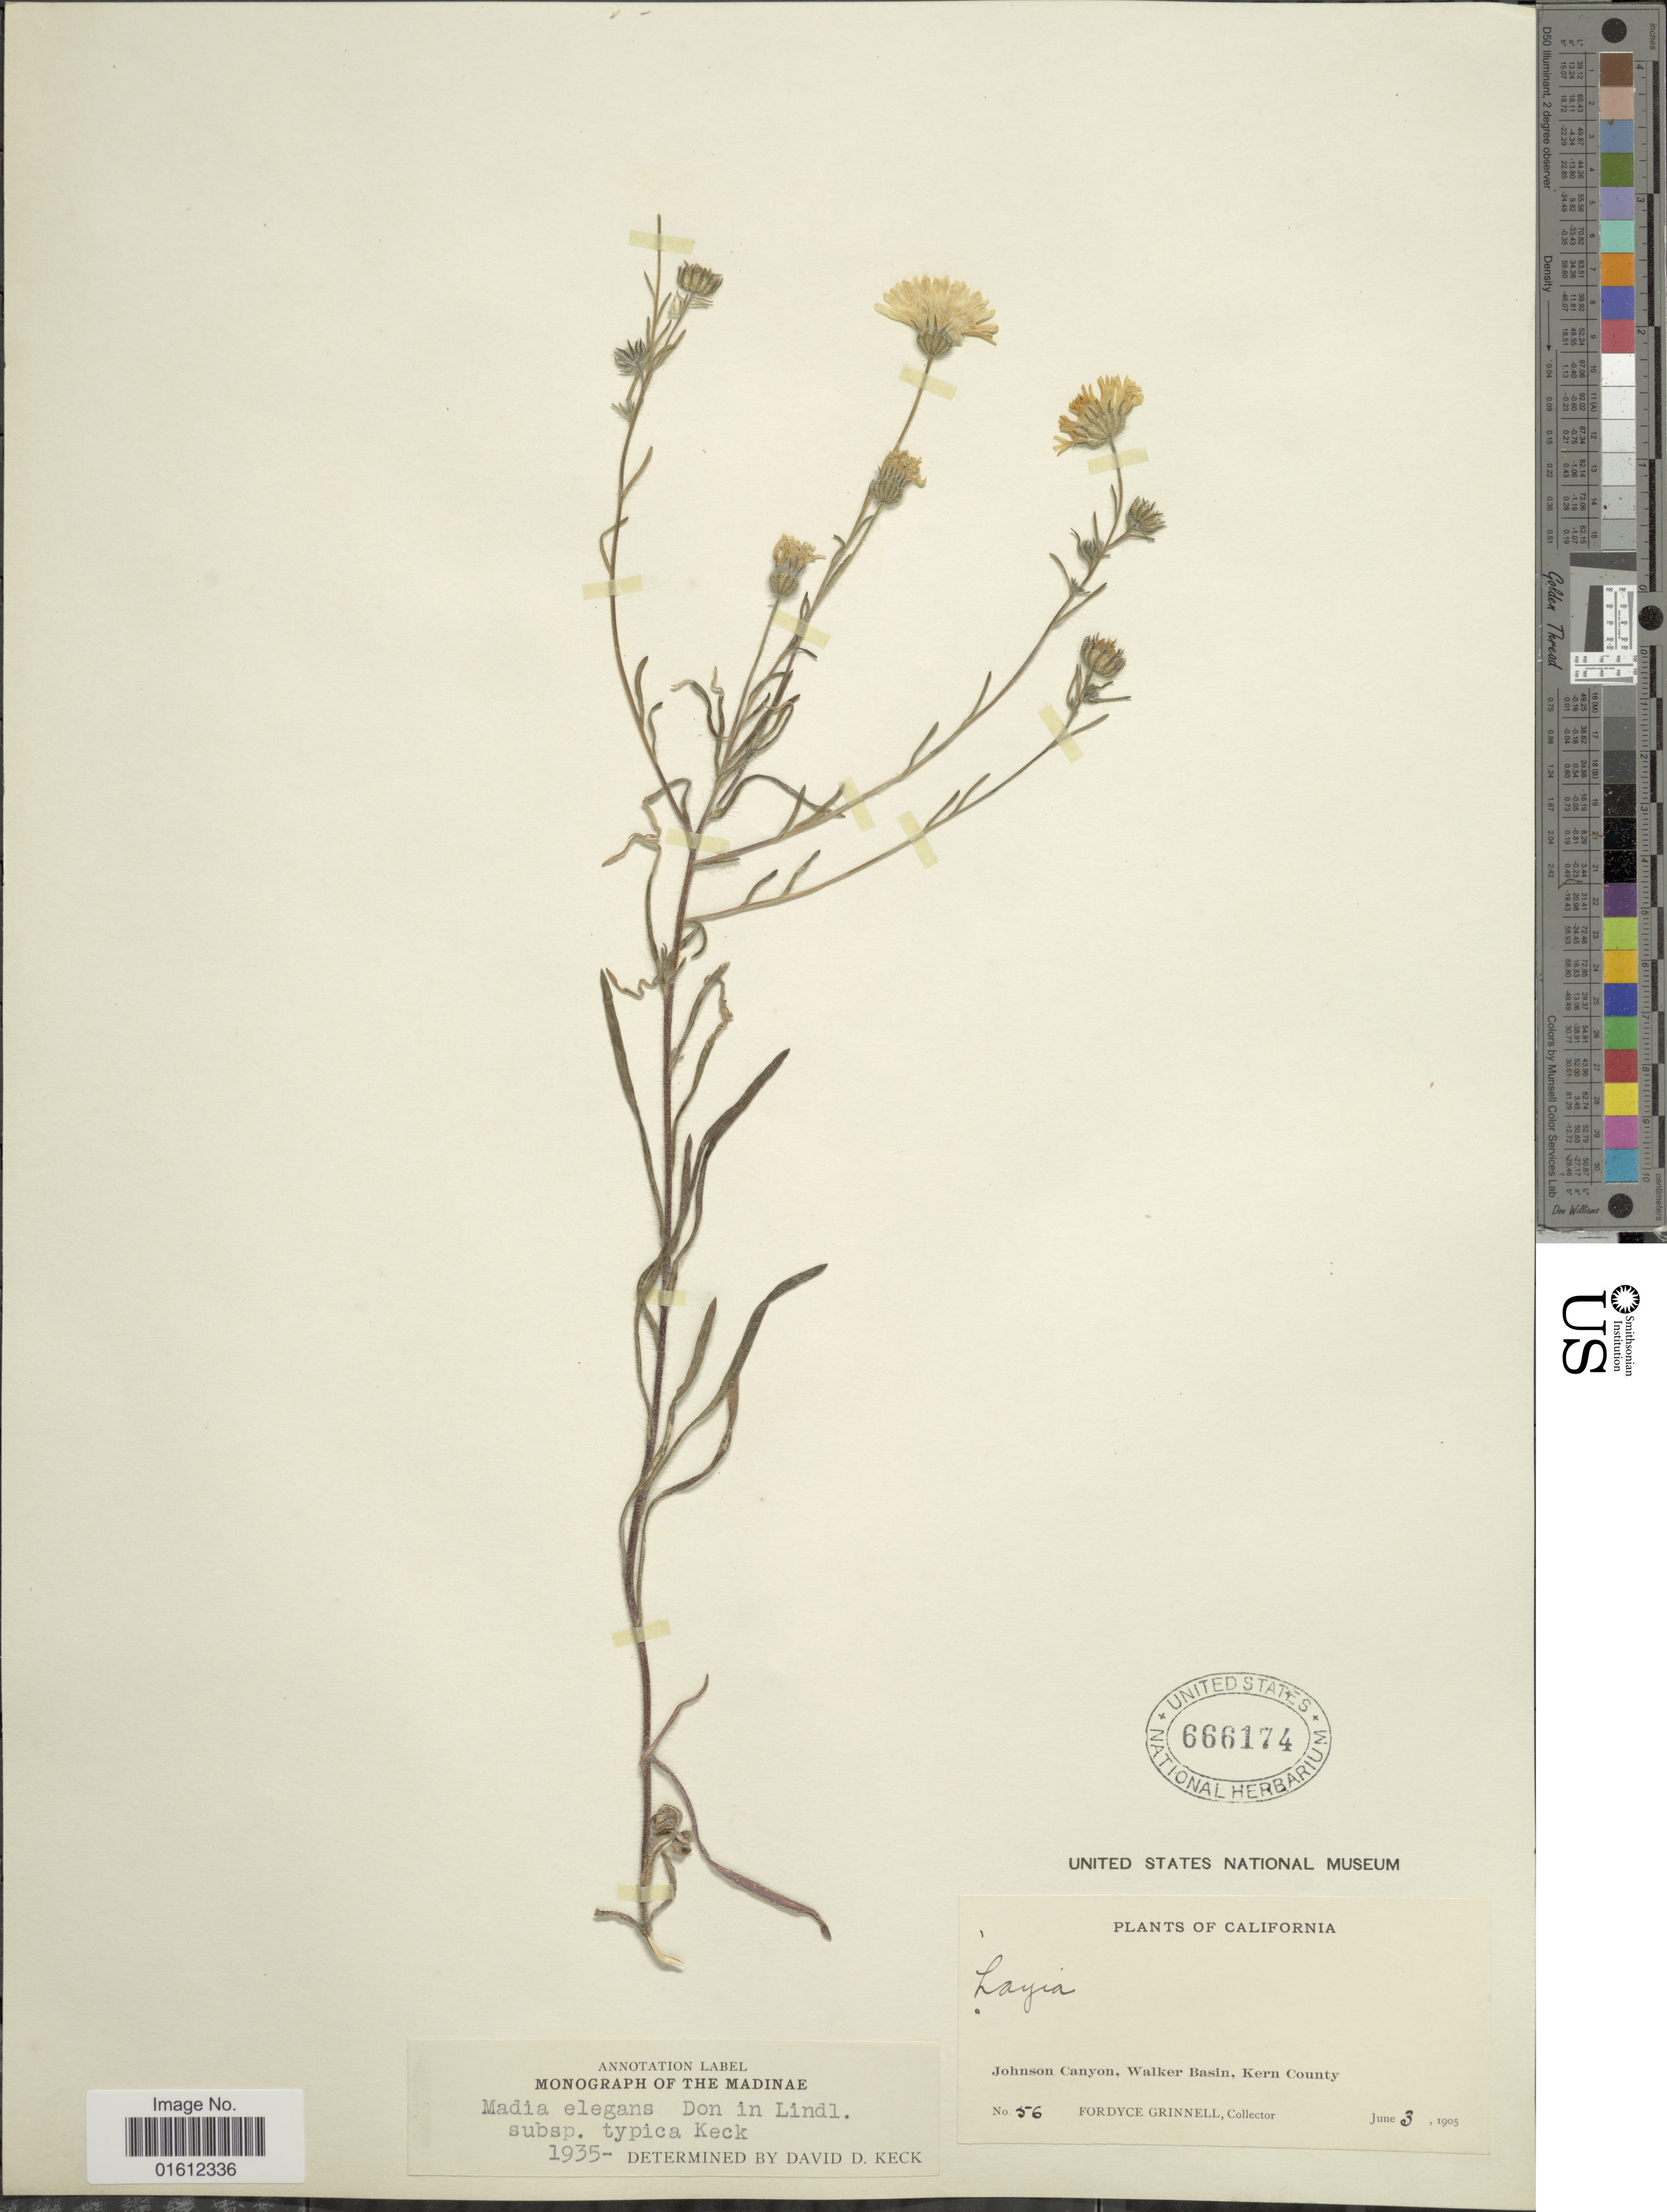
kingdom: Plantae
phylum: Tracheophyta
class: Magnoliopsida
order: Asterales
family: Asteraceae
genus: Madia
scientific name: Madia elegans subsp. elegans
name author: D. Don ex Lindl.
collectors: F. Grinnell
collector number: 56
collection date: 1905-06-03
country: United States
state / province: California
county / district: Kern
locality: Johnson Canyon, Walker Basin, Kern County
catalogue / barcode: US 666174